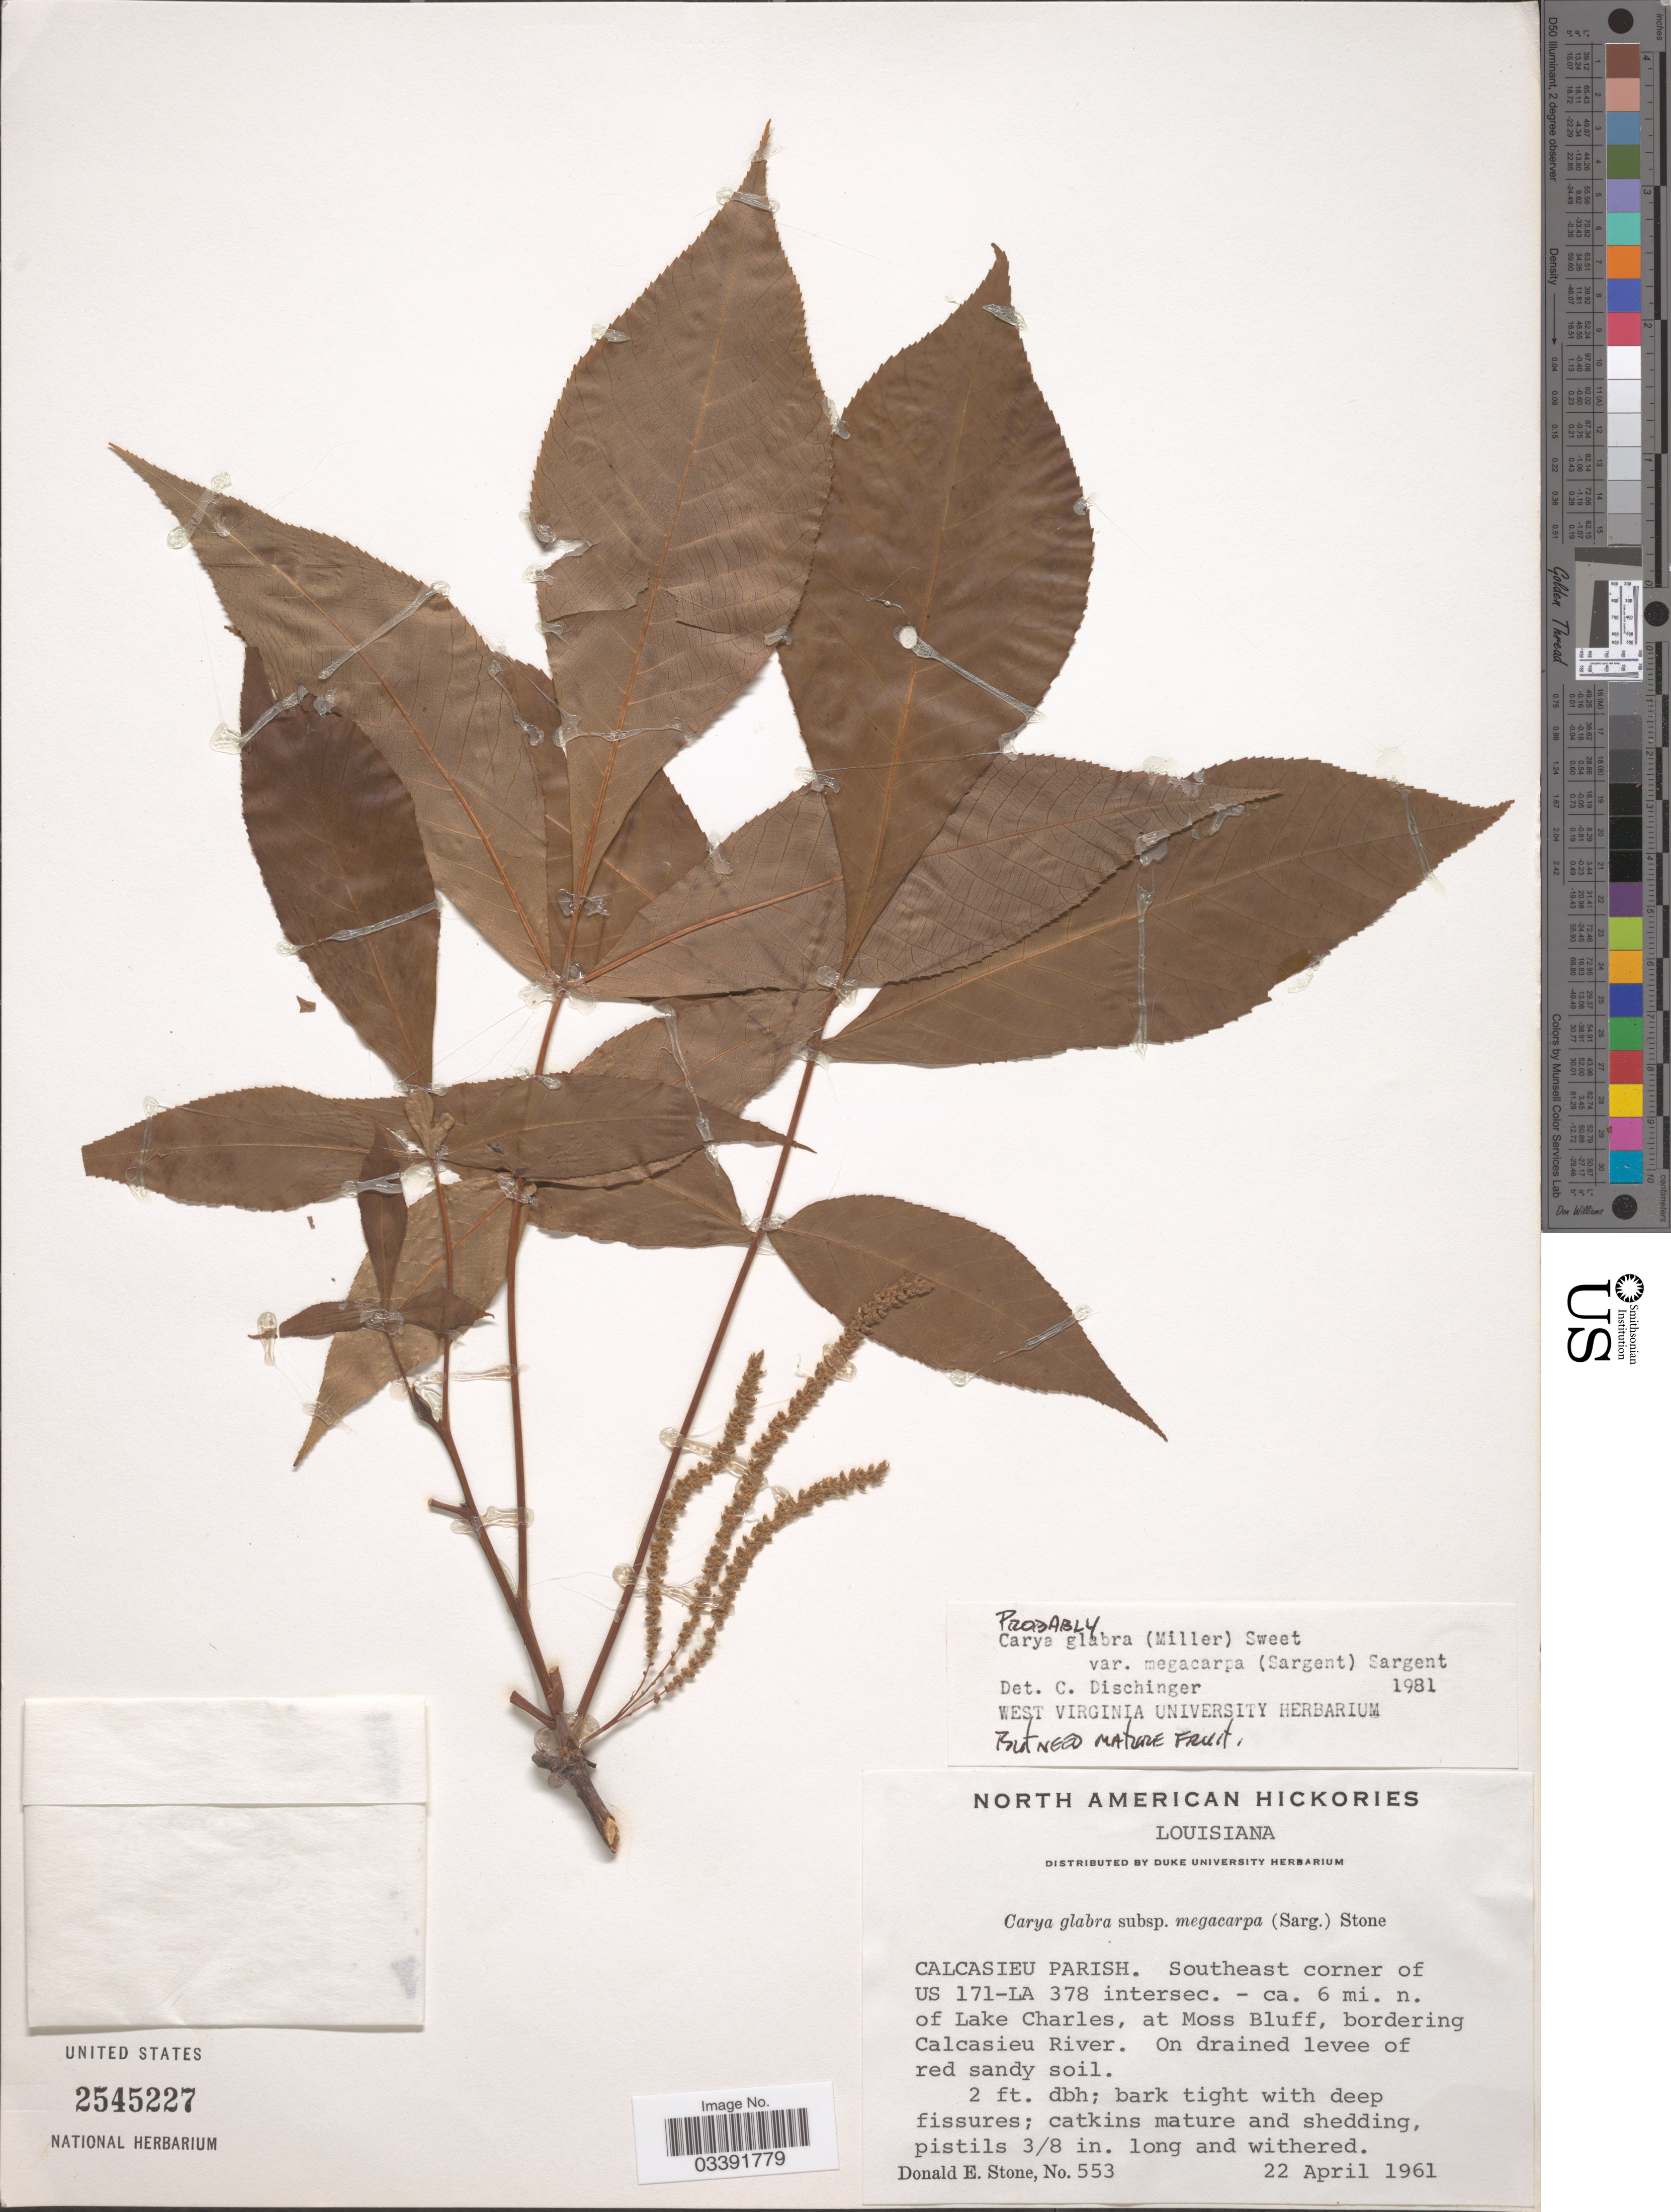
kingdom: Plantae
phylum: Tracheophyta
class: Magnoliopsida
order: Fagales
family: Juglandaceae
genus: Carya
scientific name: Carya glabra var. megacarpa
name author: (Sarg.) Sarg.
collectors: D. Stone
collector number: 553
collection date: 1961-04-22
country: United States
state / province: Louisiana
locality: Calcasieu Parish. Southeast corner of US 171-LA 378 intersec. - ca. 6 mi. n. of Lake Charles, at Moss Bluff, bordering Calcasieu River.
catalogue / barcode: US 2545227